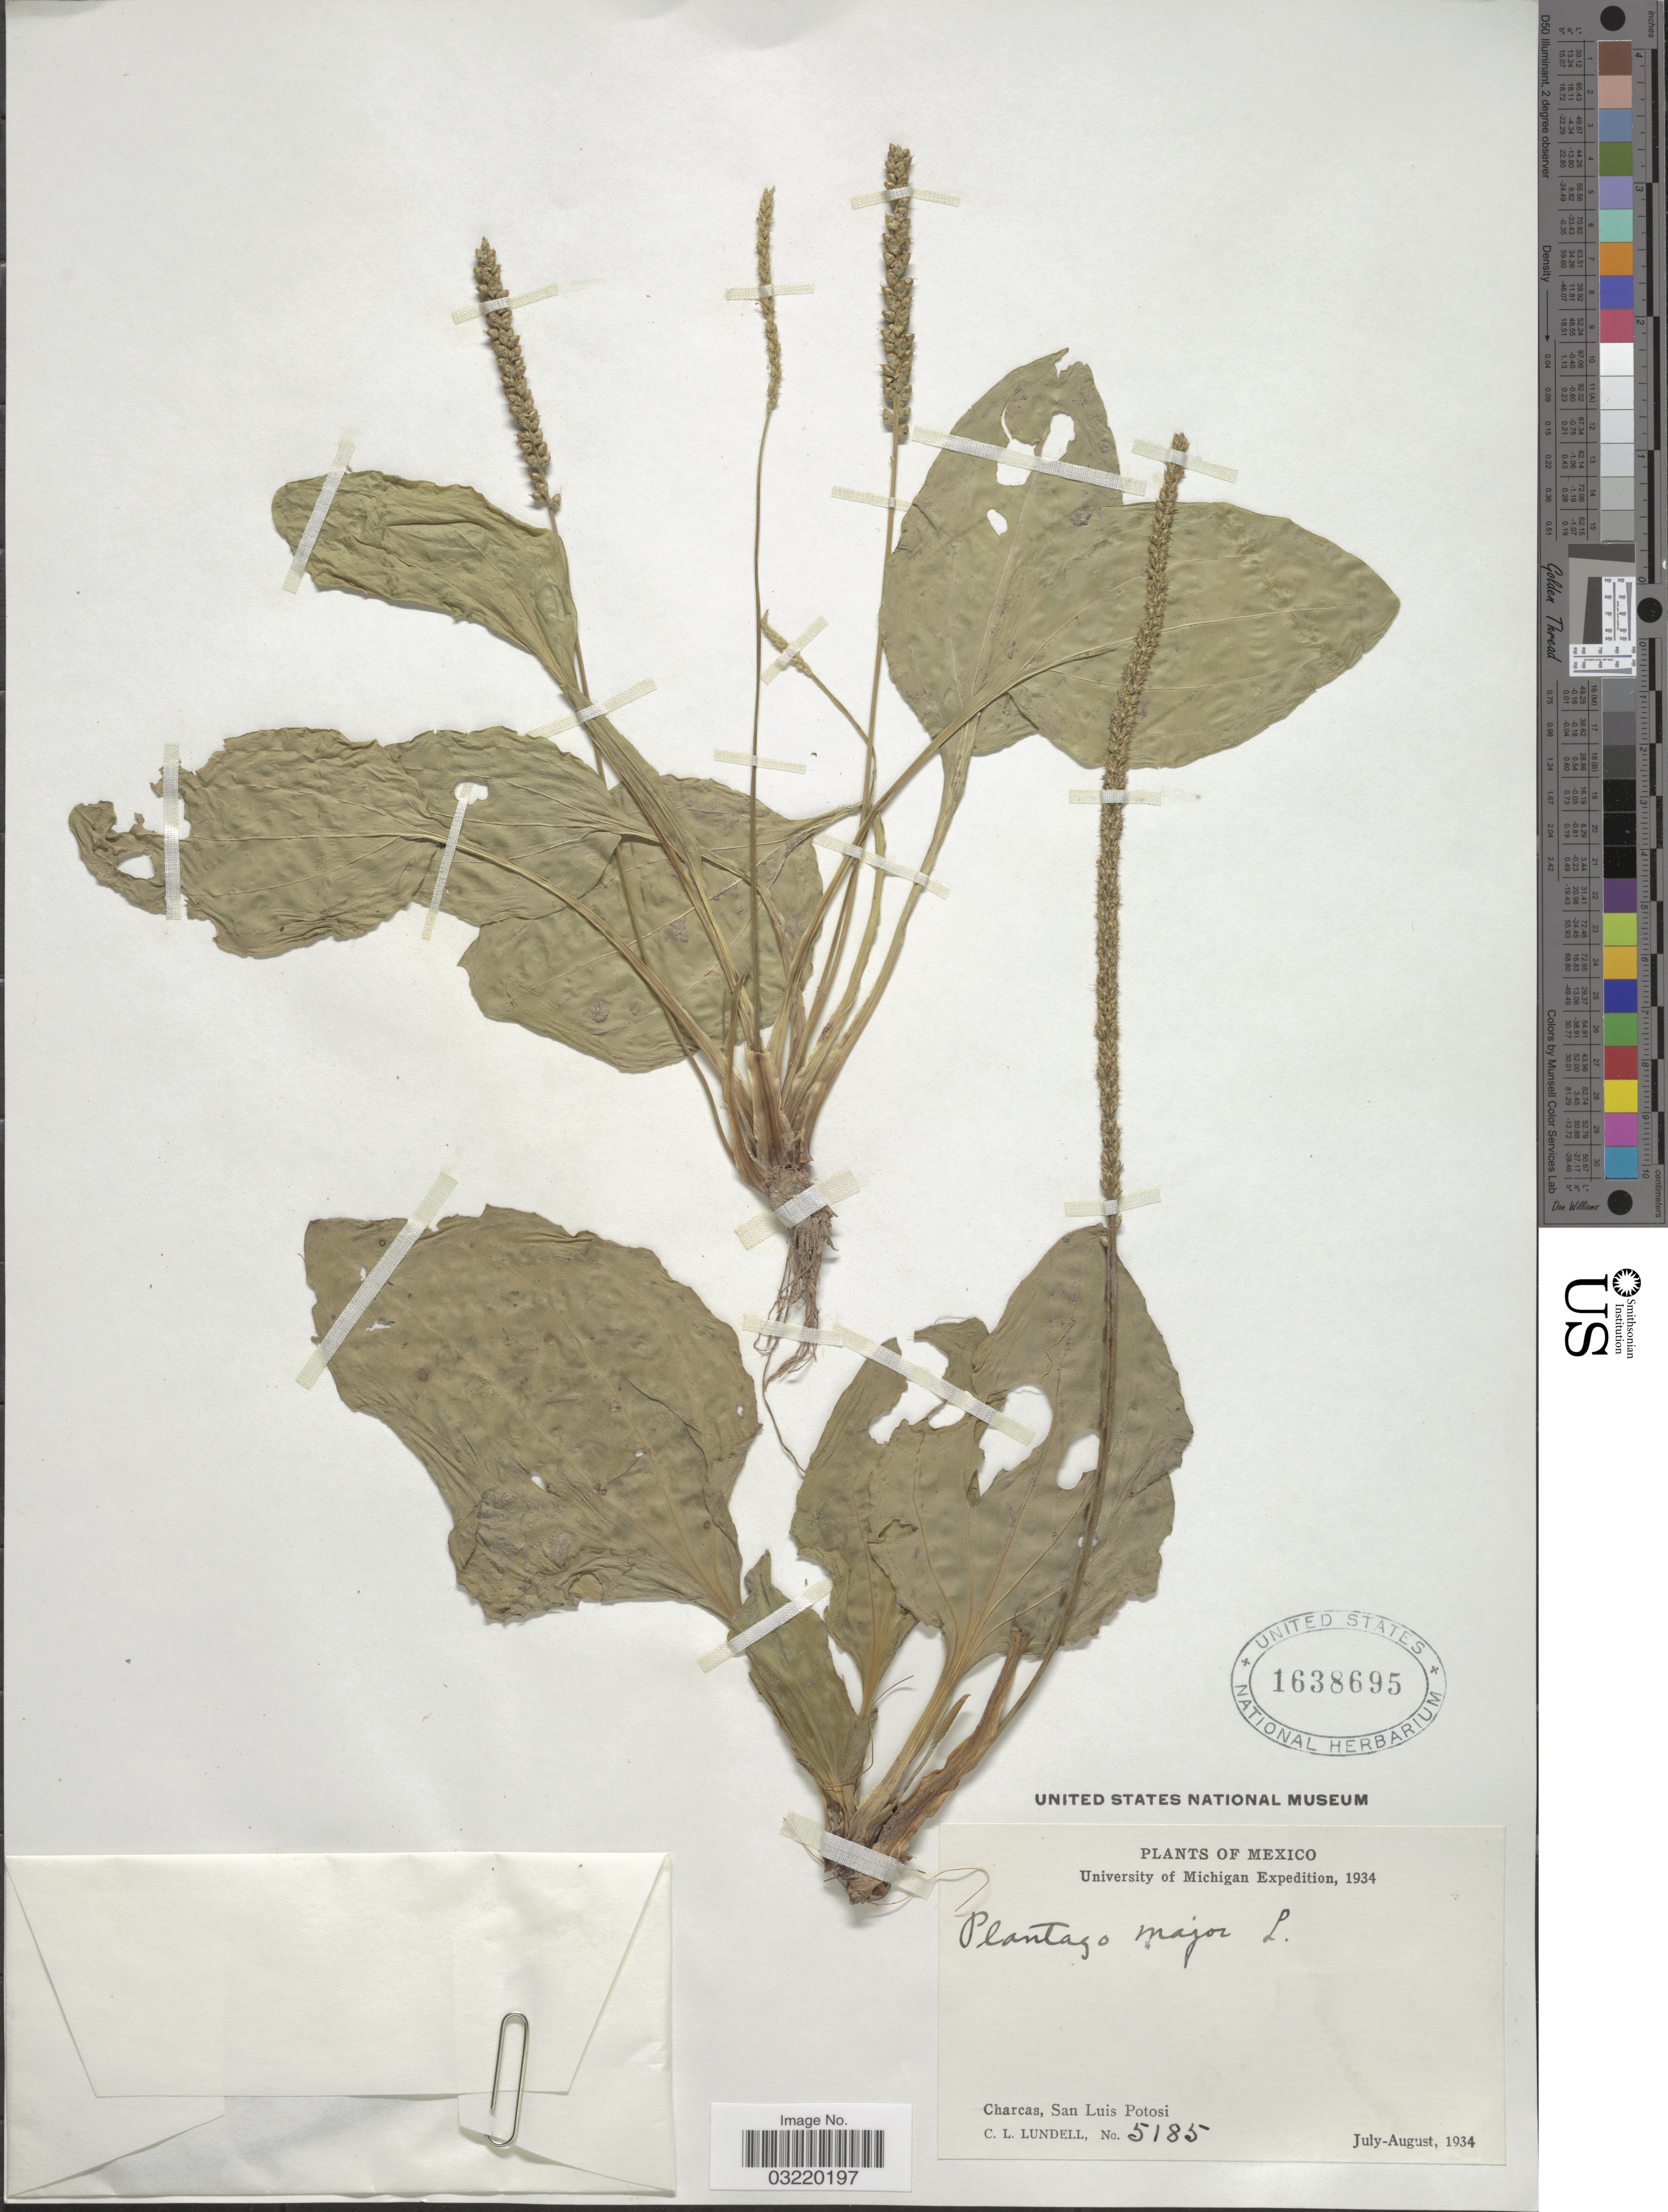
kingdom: Plantae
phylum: Tracheophyta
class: Magnoliopsida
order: Lamiales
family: Plantaginaceae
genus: Plantago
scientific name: Plantago major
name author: L.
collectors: C. L. Lundell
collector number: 5185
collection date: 1934-07/1934-08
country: Mexico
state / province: San Luis Potosí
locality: Charcas.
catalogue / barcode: US 1638695